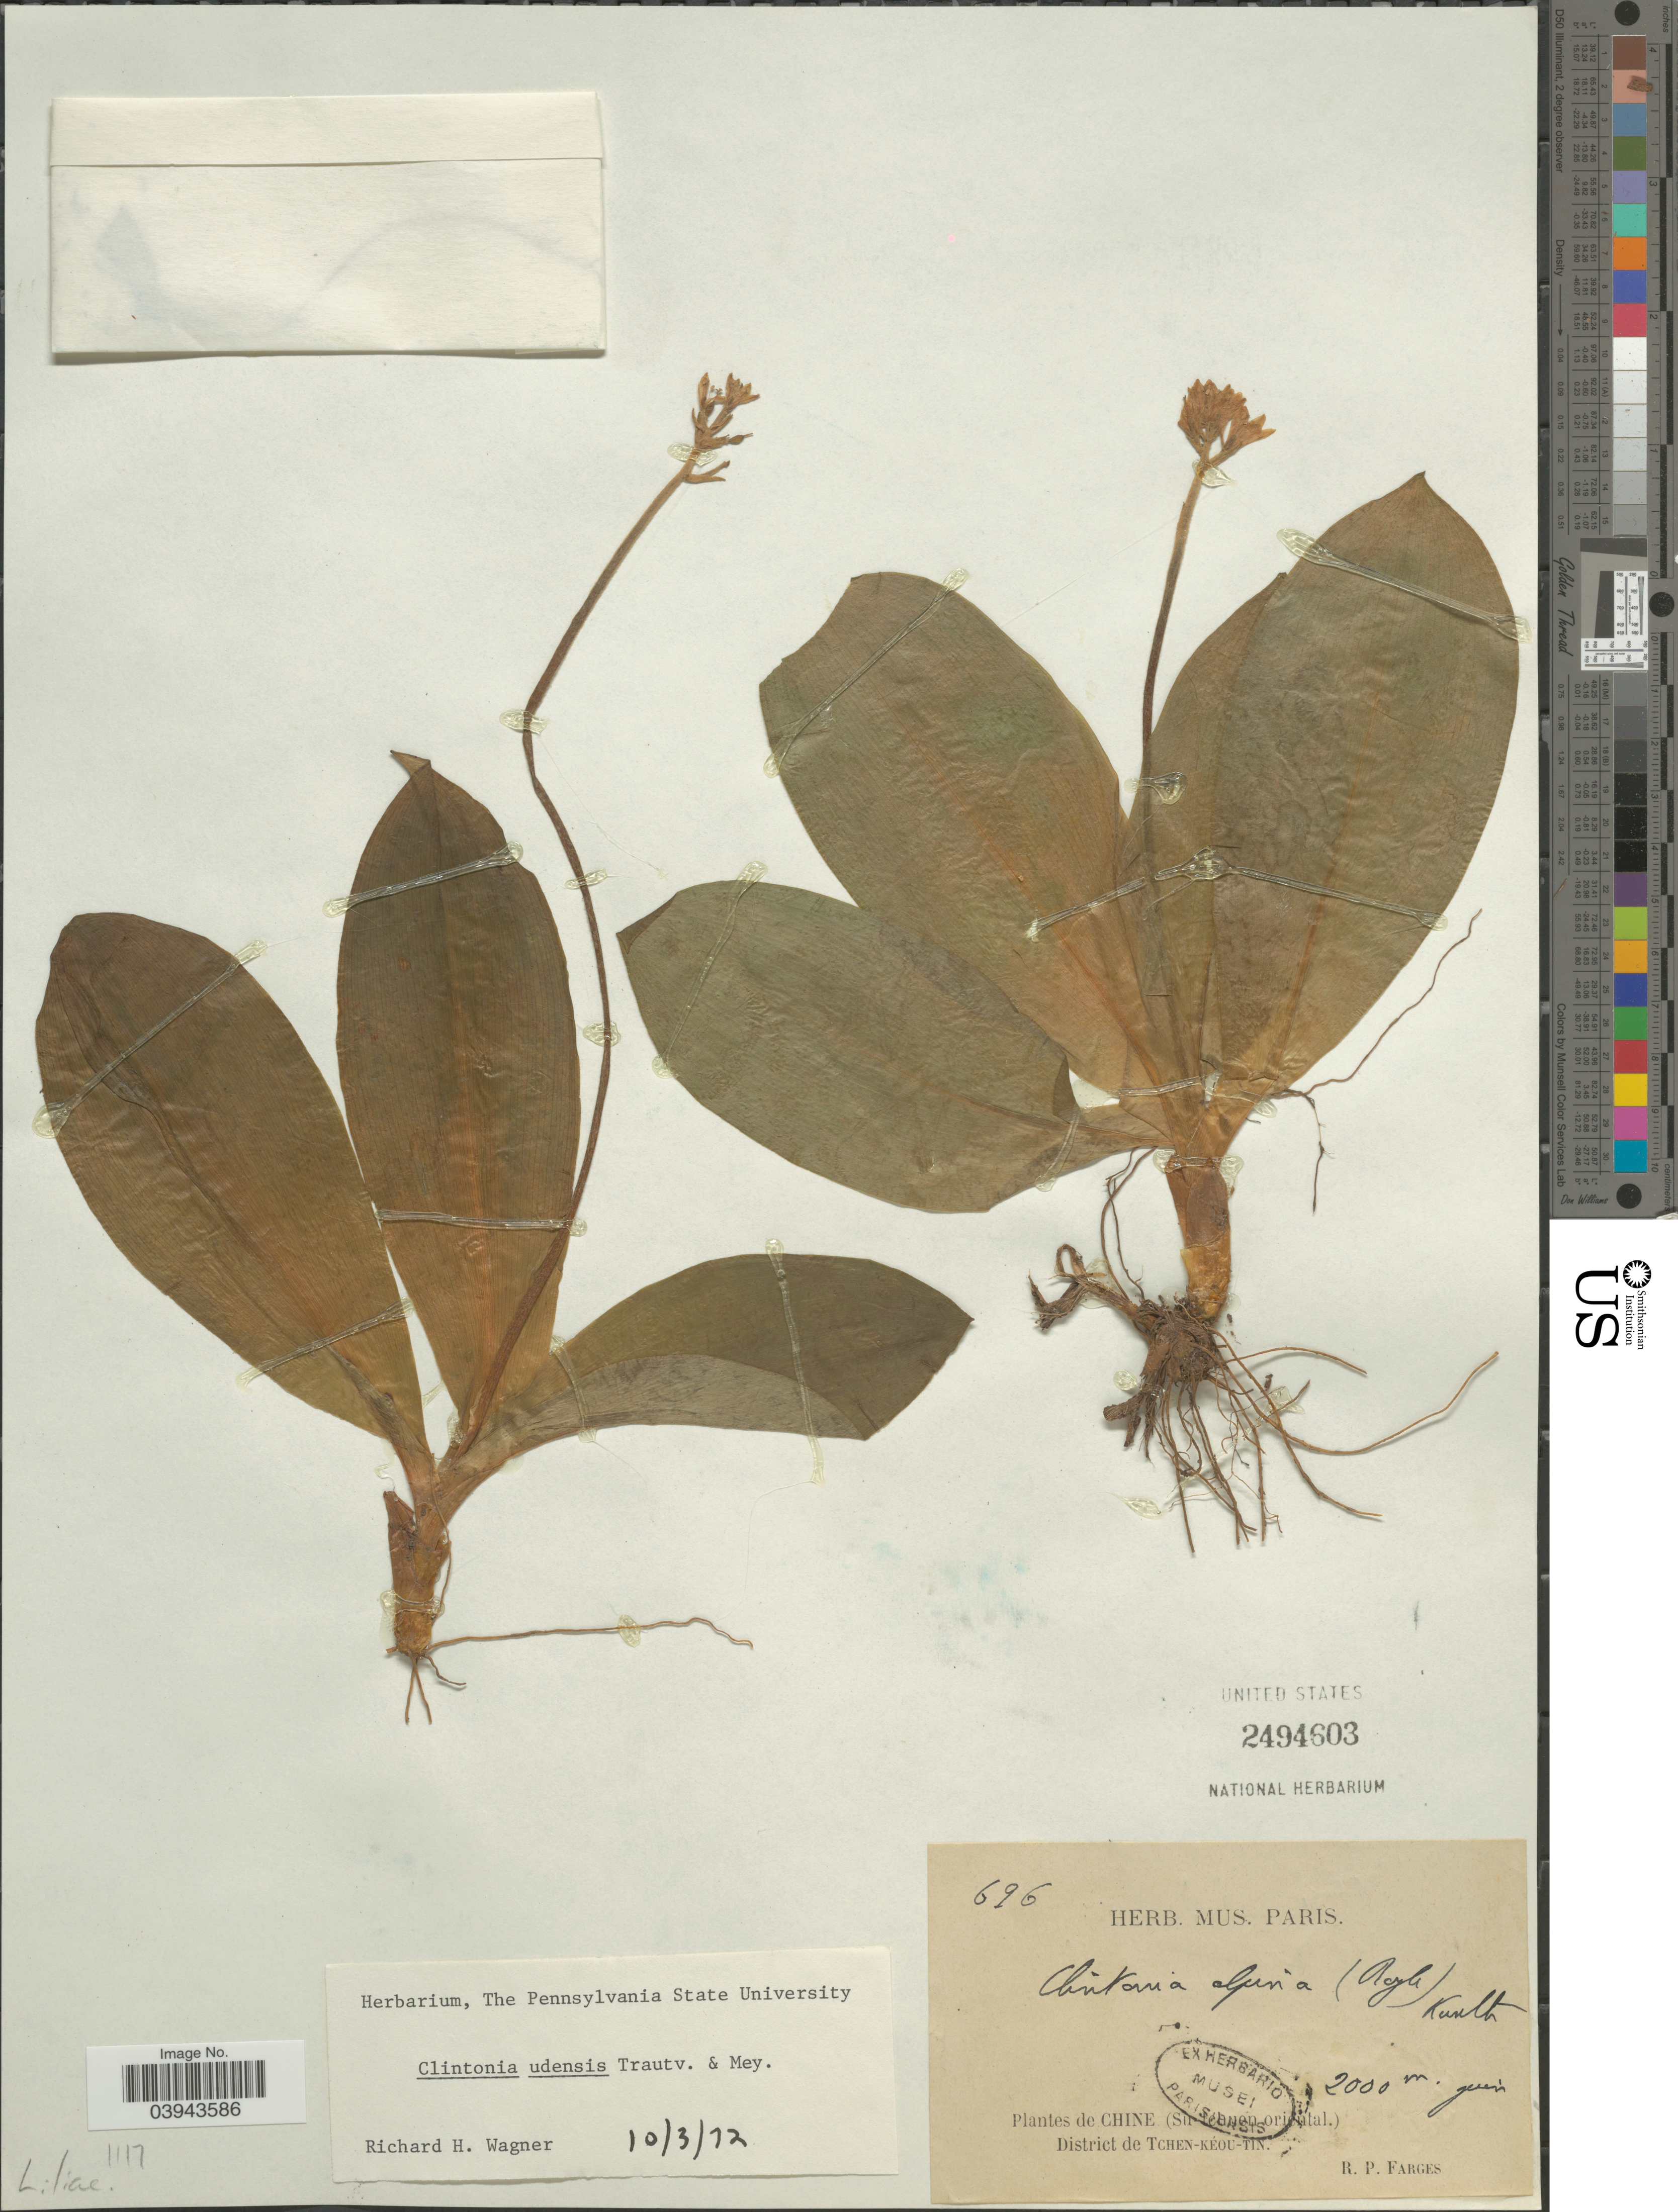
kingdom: Plantae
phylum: Tracheophyta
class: Liliopsida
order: Liliales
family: Liliaceae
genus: Clintonia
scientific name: Clintonia udensis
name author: Trautv. & C.A. Mey.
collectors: R. Farges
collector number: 696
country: China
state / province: Sichuan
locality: Chine (Si-tchuen oriental). District Tchen-Kéou-Tin.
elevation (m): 2000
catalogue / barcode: US 2494603